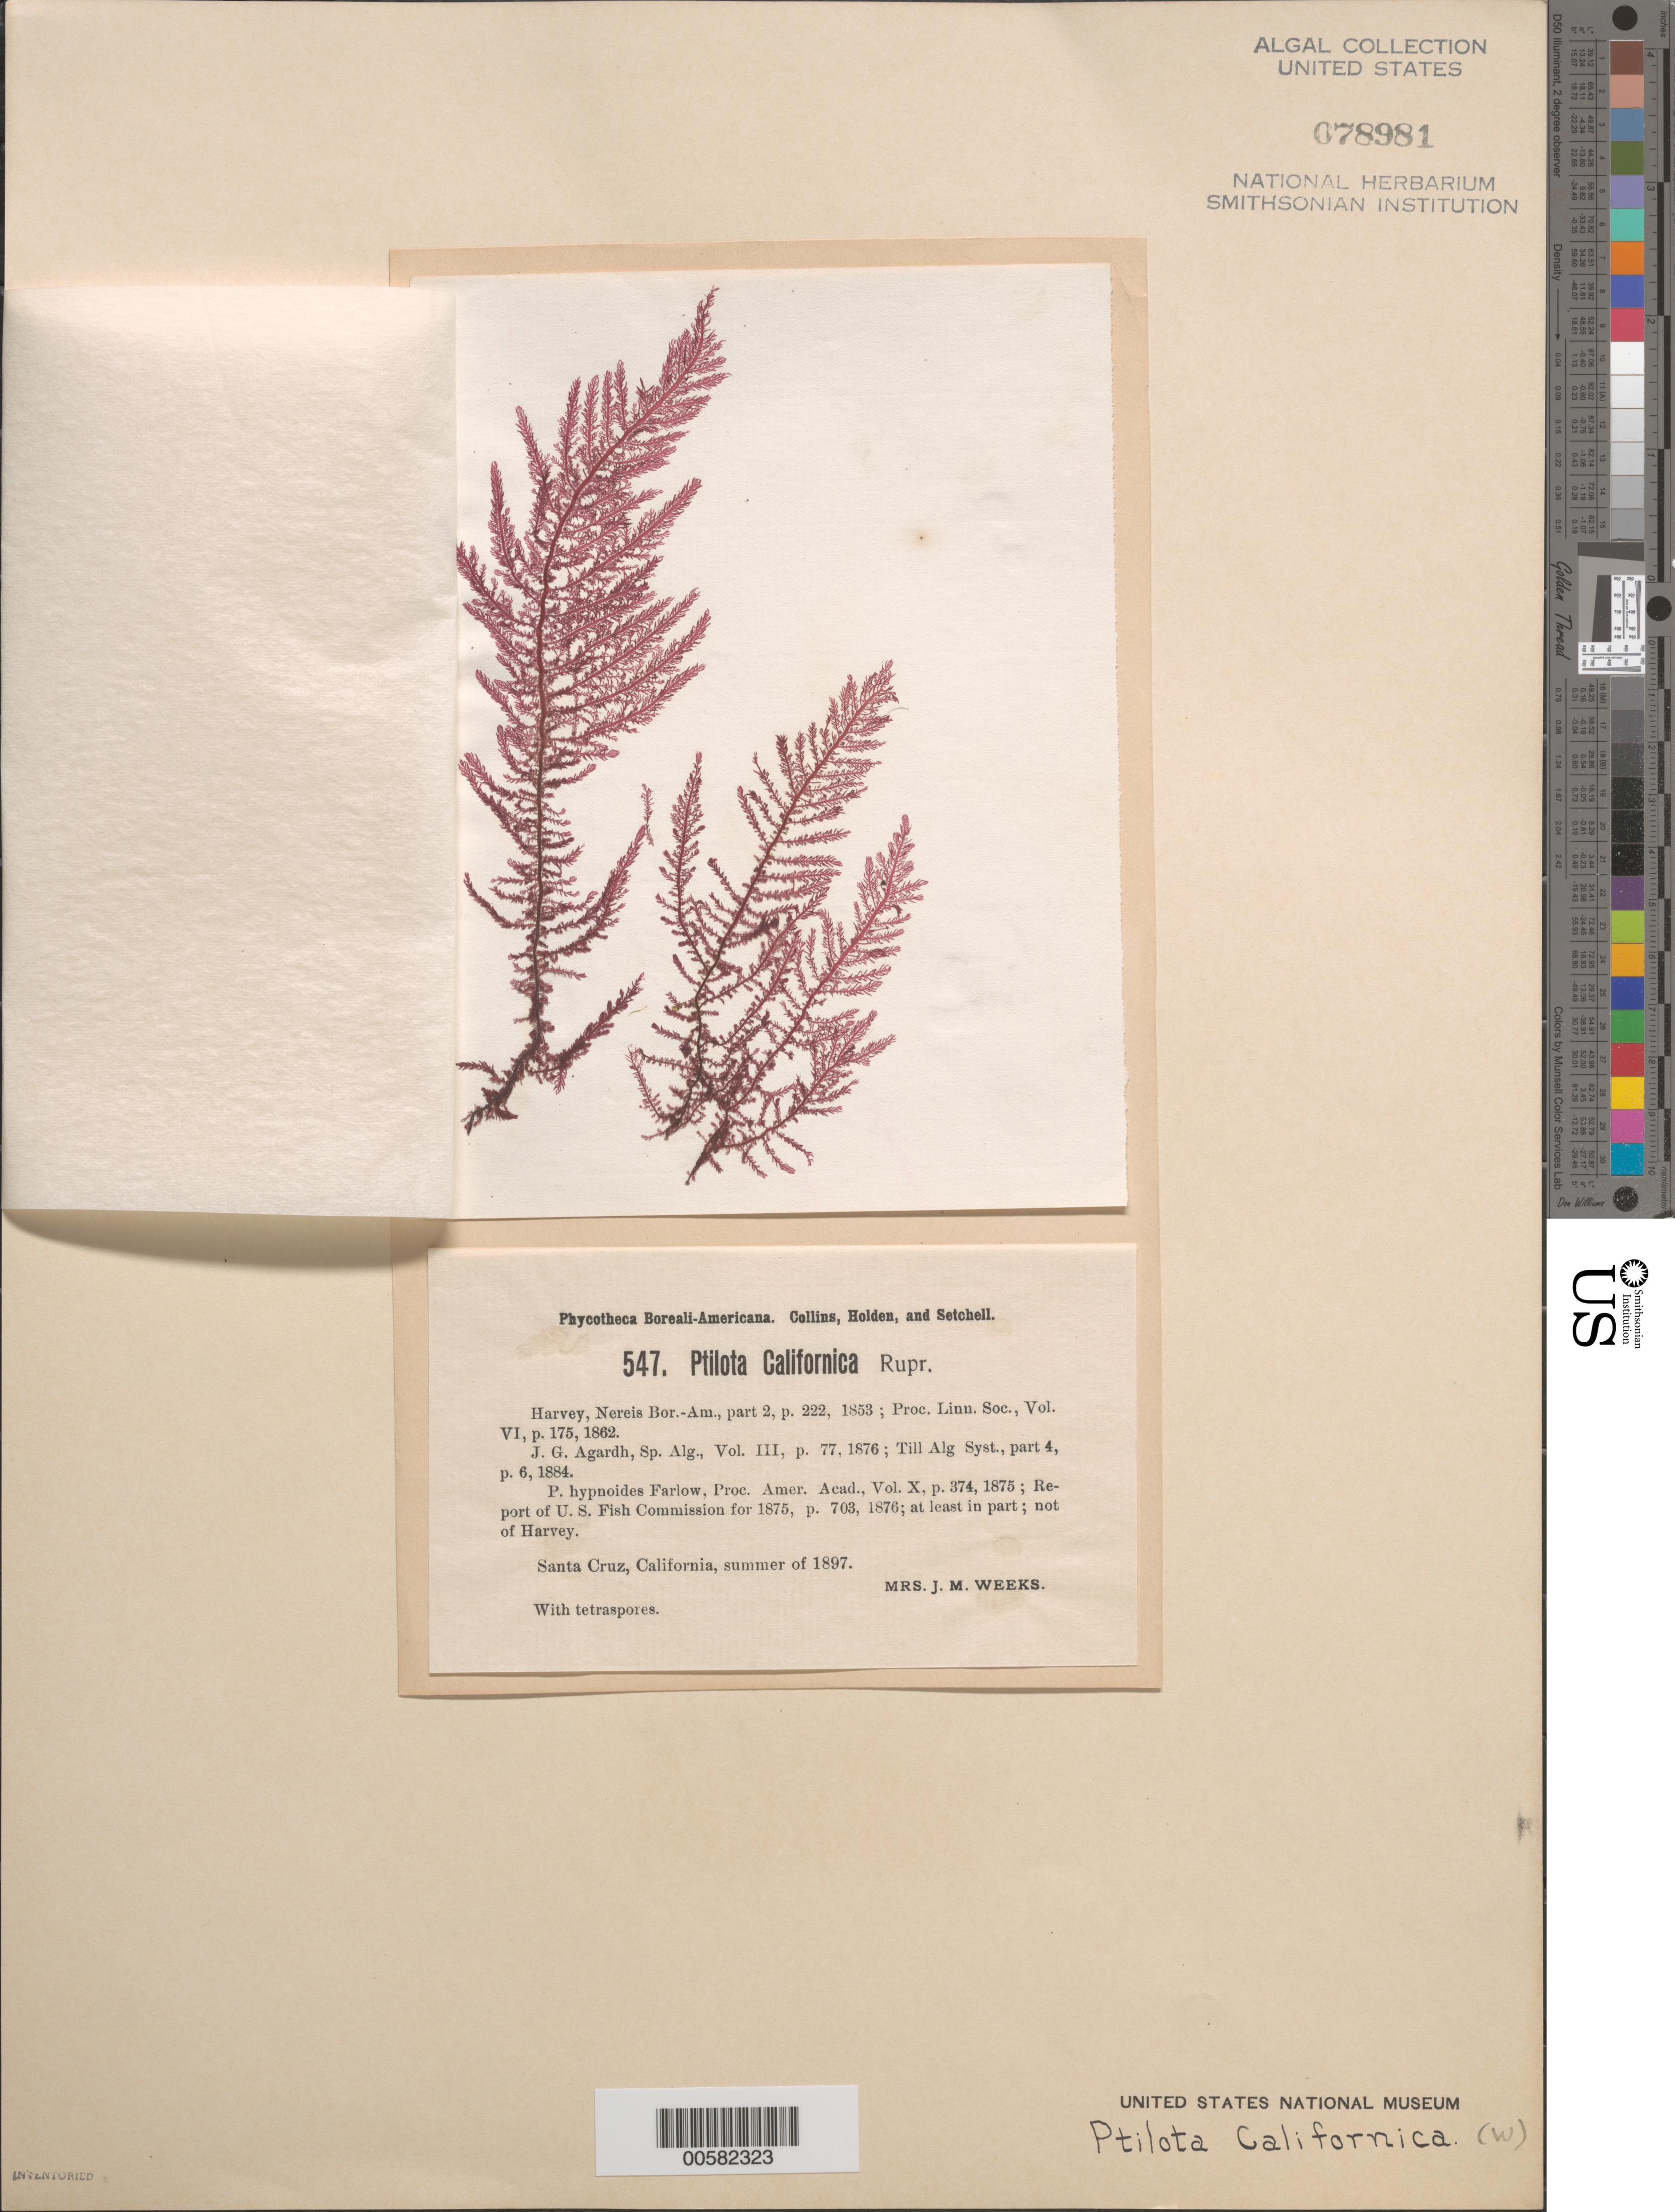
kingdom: Plantae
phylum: Rhodophyta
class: Florideophyceae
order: Ceramiales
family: Wrangeliaceae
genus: Ptilota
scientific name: Ptilota densa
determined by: Algae name updating Project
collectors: Mrs. J. Weeks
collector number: Pb-a 547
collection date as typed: Sum 1897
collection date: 1897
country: United States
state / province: California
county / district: Santa Cruz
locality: Santa Cruz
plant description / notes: Collins, Holden & Setchell, Phycotheca Boreali-Americana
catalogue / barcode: US 78981